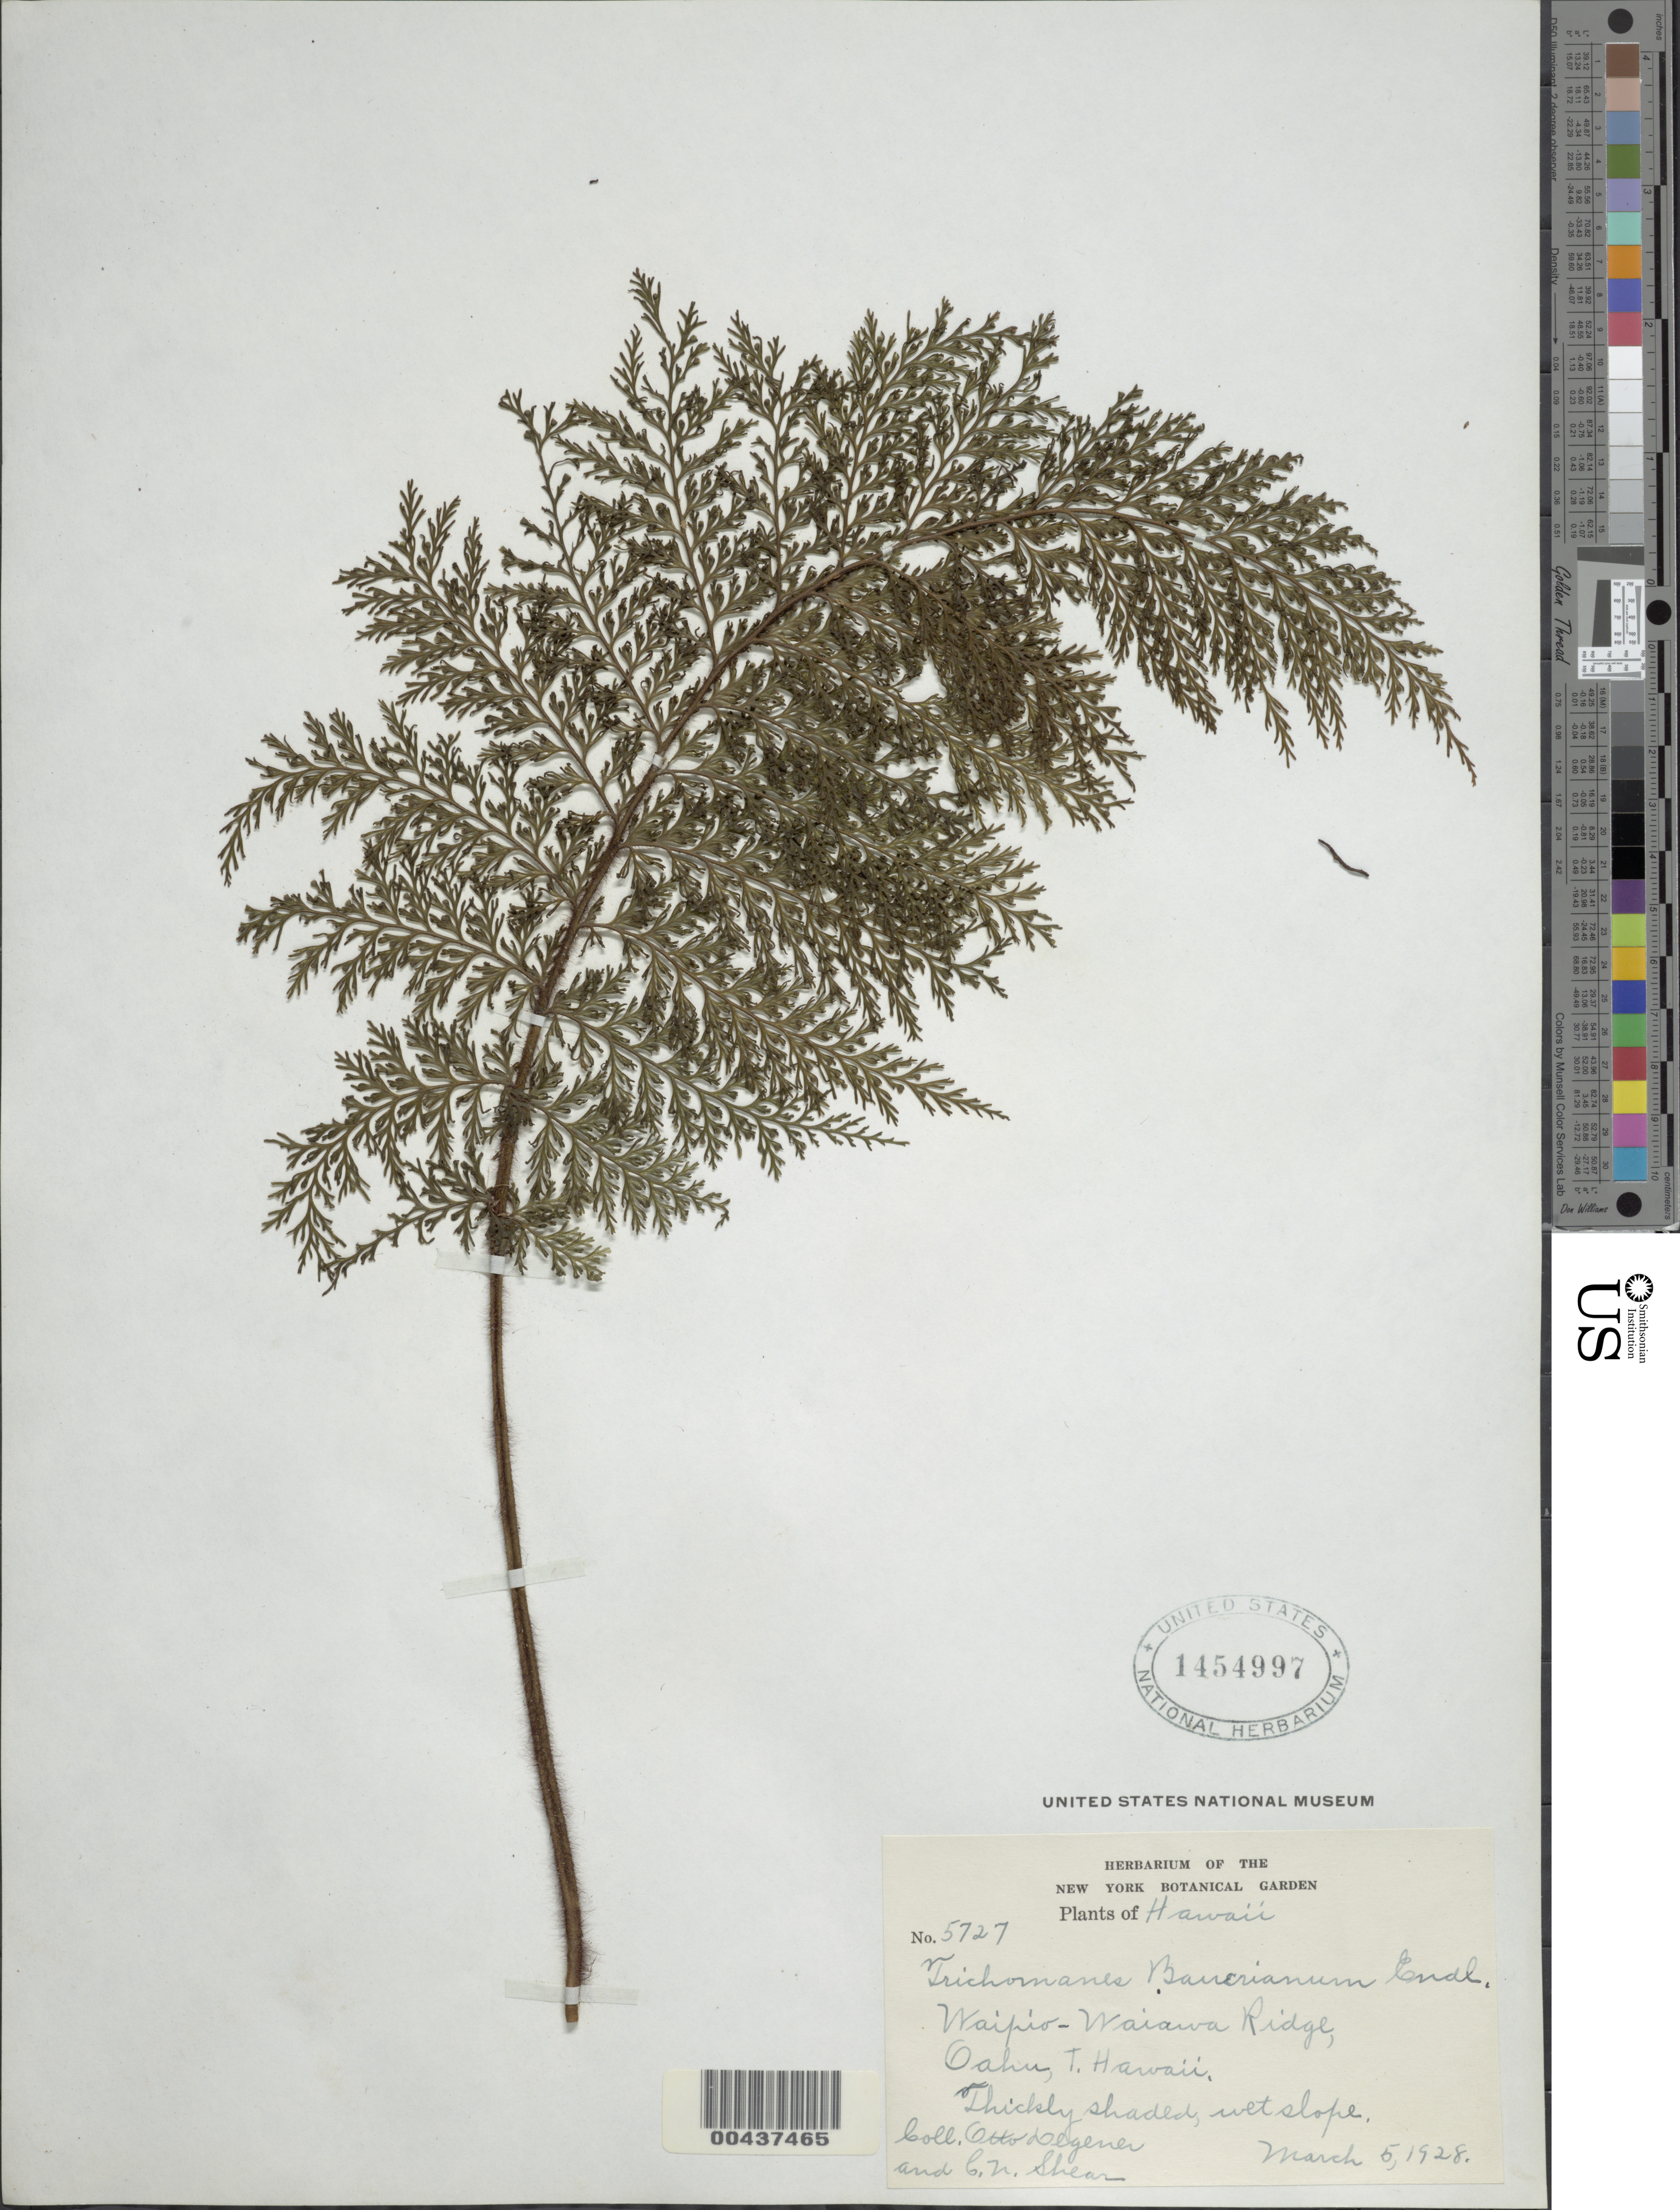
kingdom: Plantae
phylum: Tracheophyta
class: Polypodiopsida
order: Hymenophyllales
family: Hymenophyllaceae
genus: Callistopteris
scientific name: Callistopteris baueriana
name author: Copel.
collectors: O. Degener & C. N. Shear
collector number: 5727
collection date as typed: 5 Mar 1928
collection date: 1928-03-05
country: United States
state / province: Hawaii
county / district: Honolulu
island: Oahu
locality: Waipio-Waiawa Ridge, Oahu, T.H.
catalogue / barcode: US 1454997